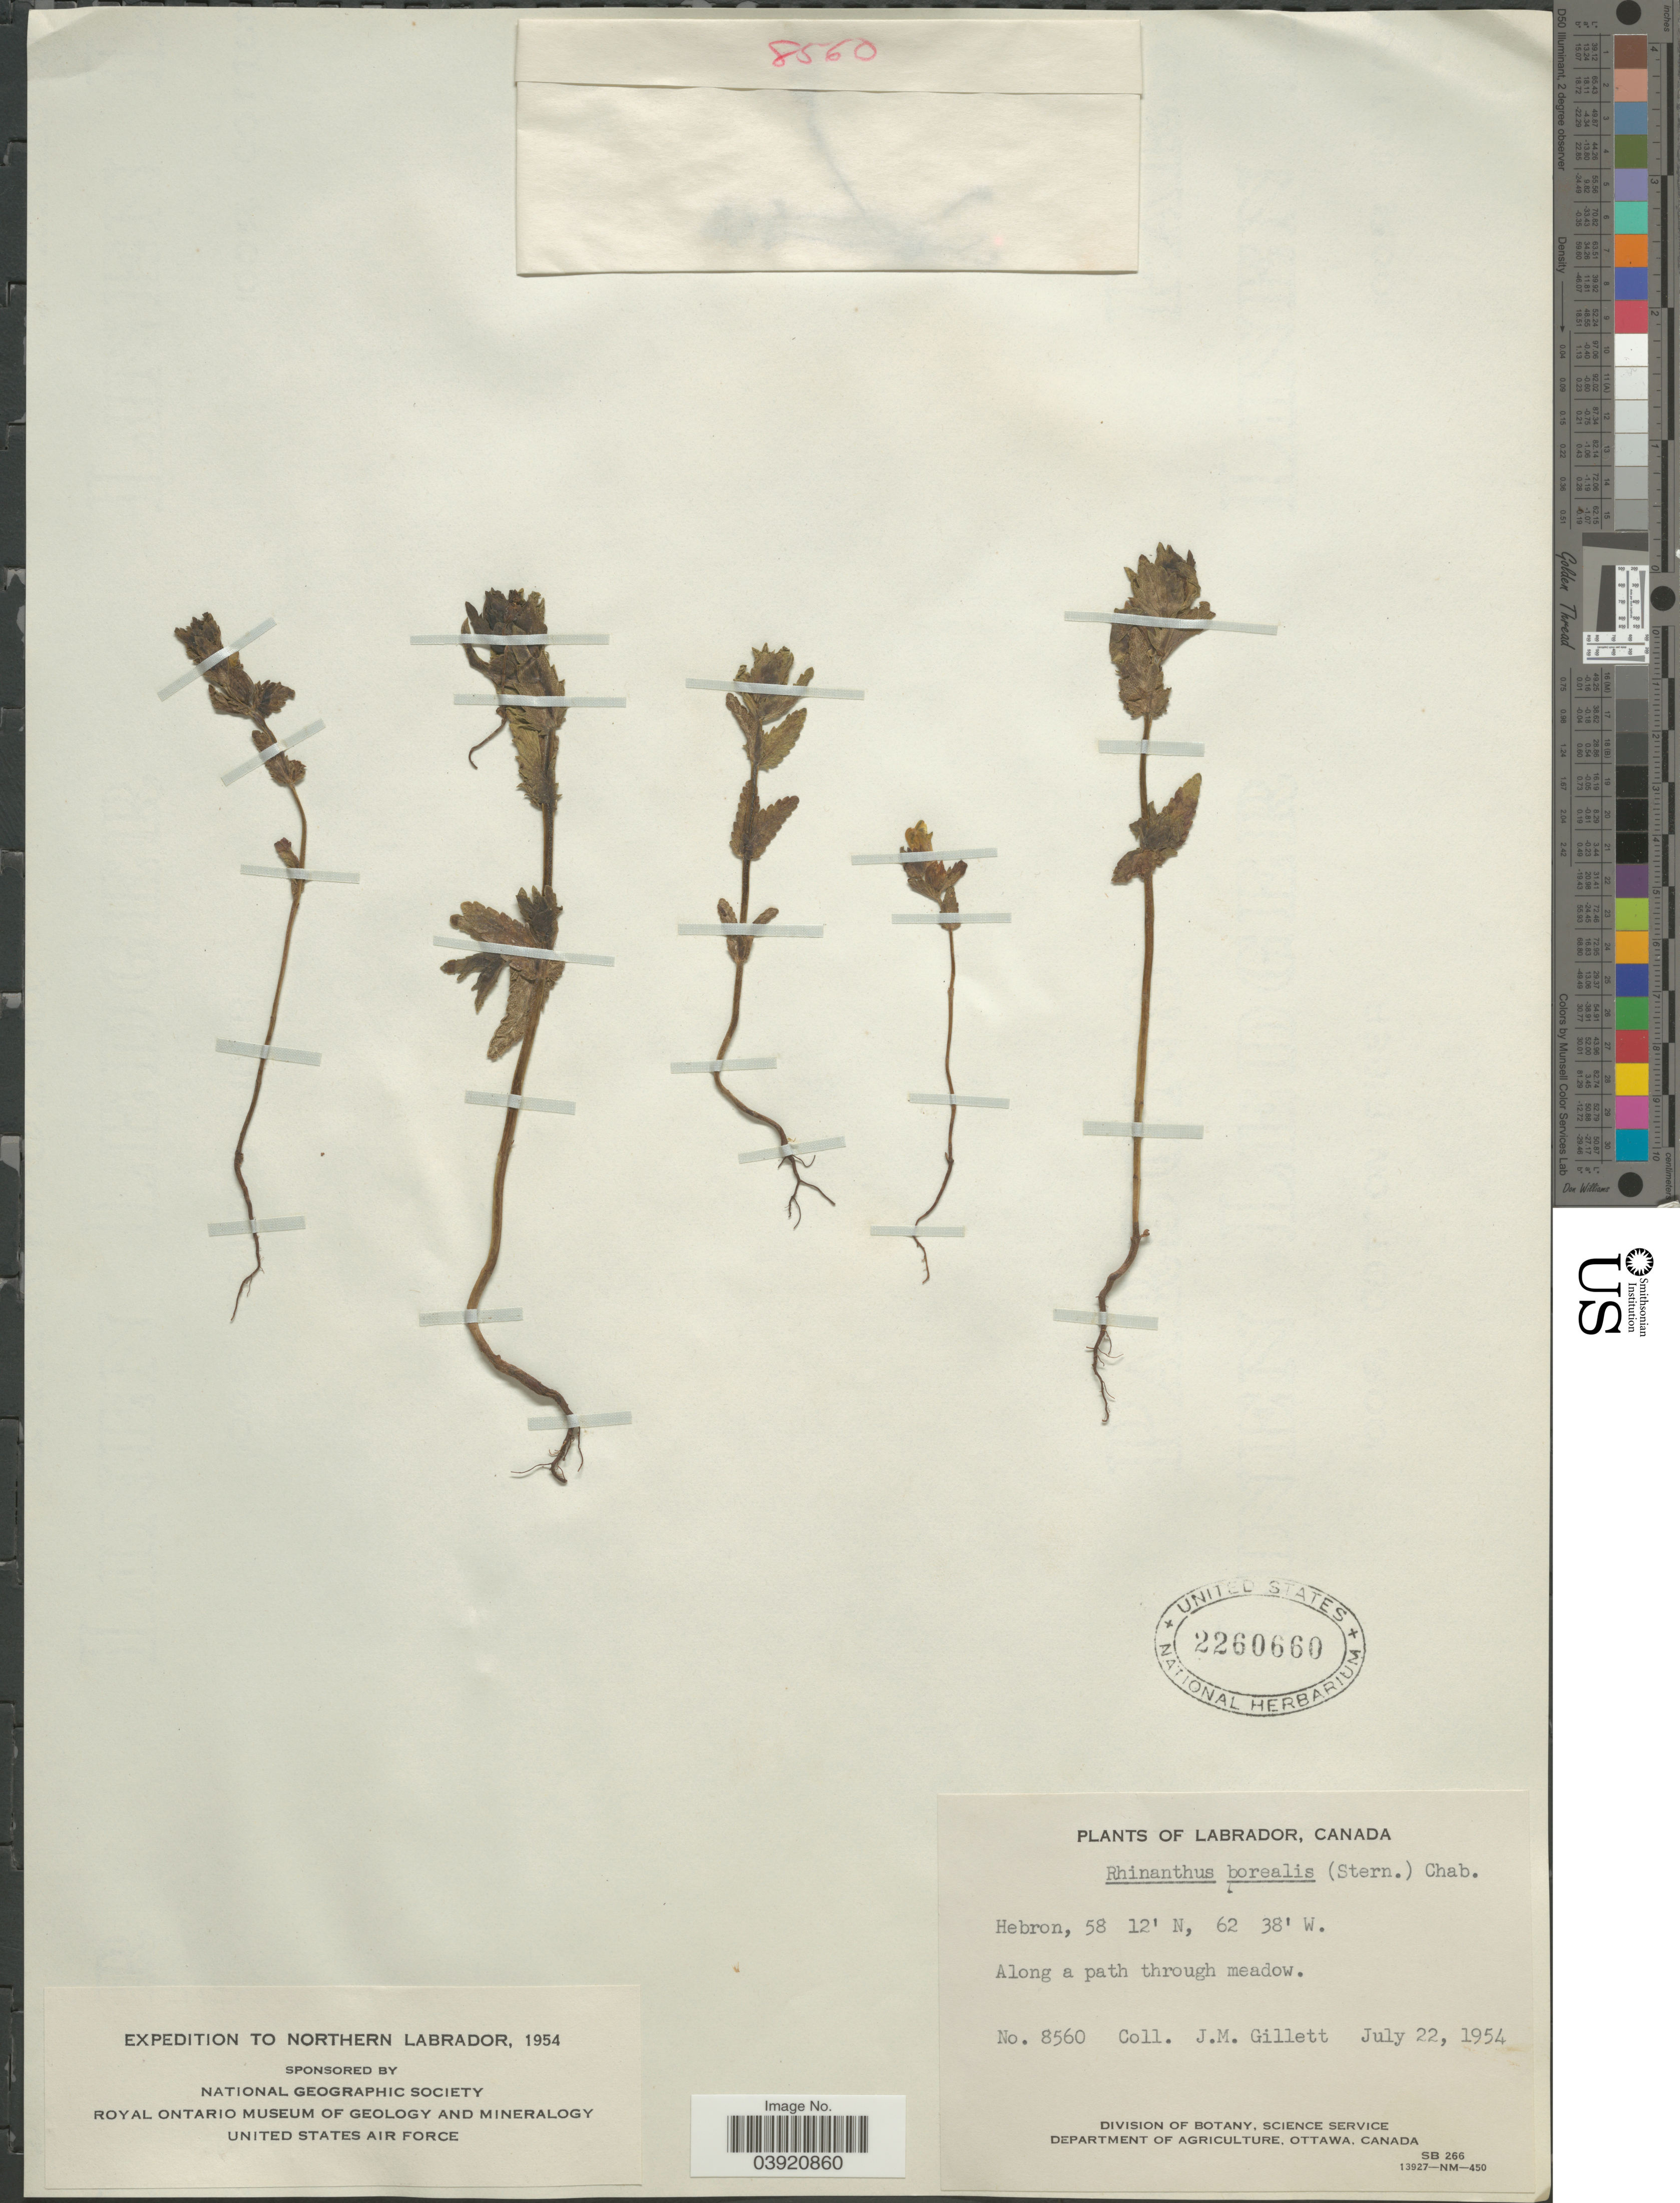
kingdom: Plantae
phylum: Tracheophyta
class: Magnoliopsida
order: Lamiales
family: Orobanchaceae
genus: Rhinanthus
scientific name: Rhinanthus borealis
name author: (Sterneck) Chabert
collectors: J. M. Gillett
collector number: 8560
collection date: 1954-07-22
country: Canada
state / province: Newfoundland and Labrador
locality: Labrador. Hebron. Along a path through meadow.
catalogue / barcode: US 2260660